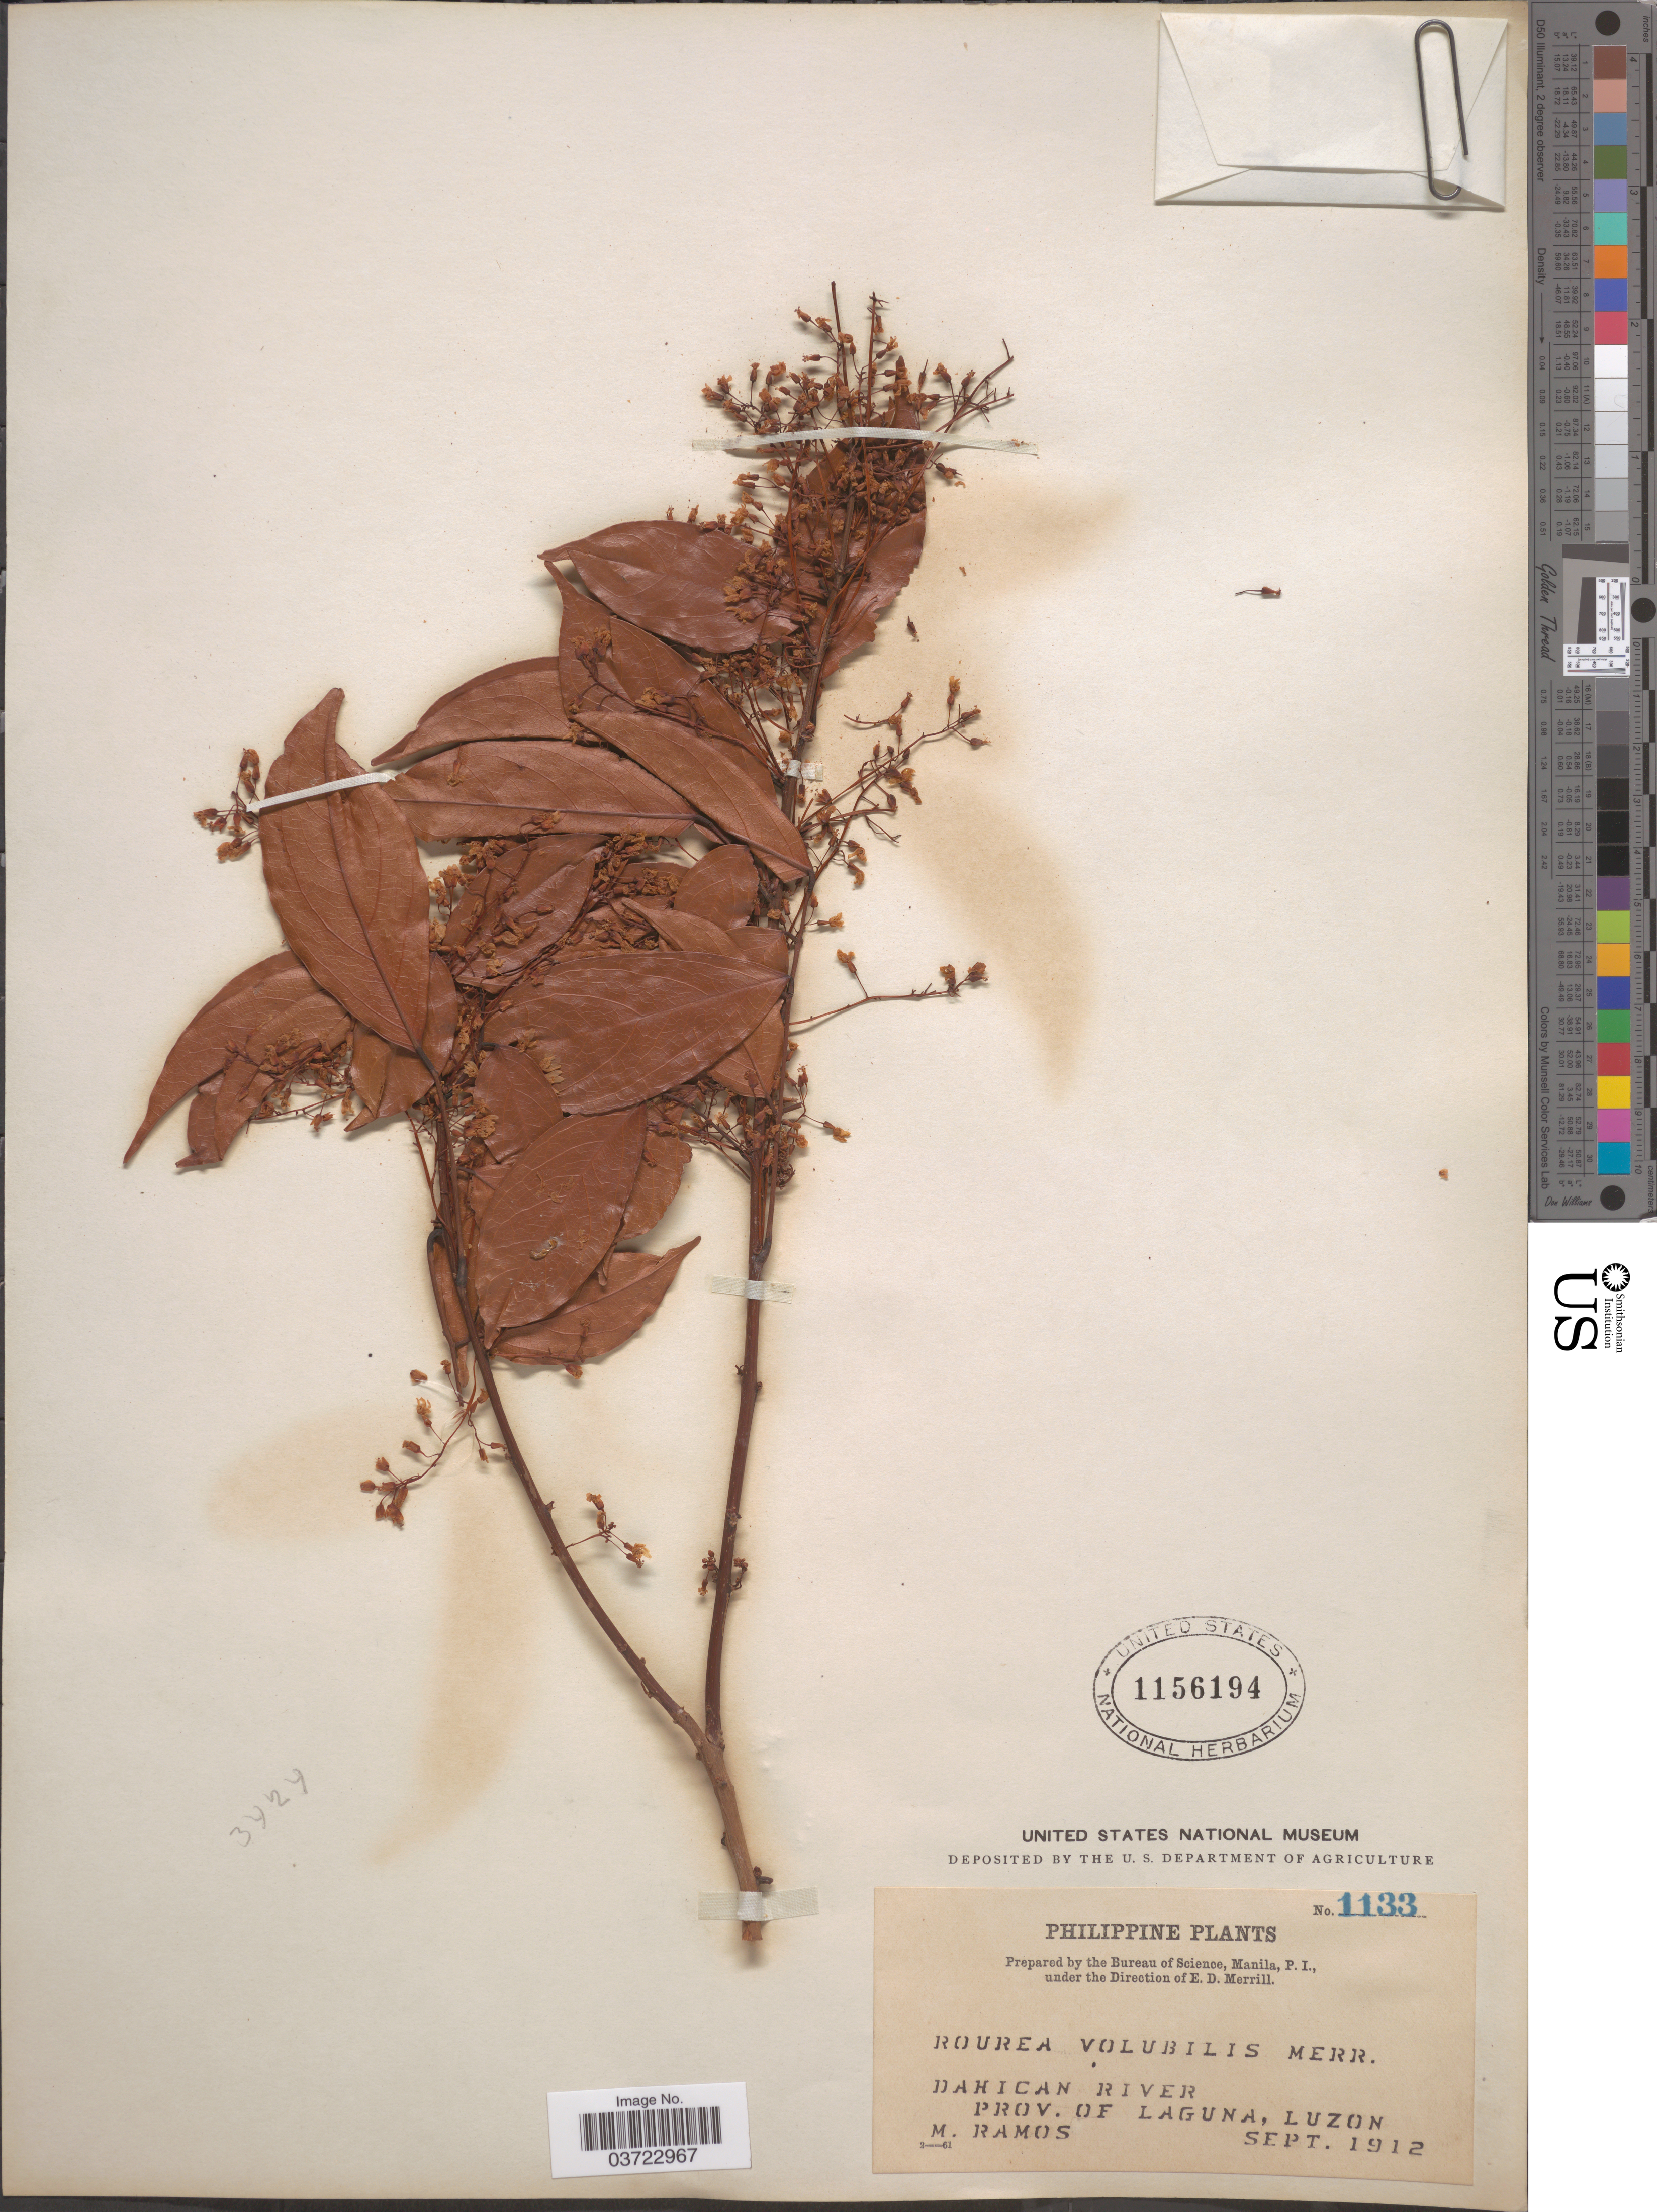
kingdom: Plantae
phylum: Tracheophyta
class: Magnoliopsida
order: Oxalidales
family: Connaraceae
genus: Rourea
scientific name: Rourea volubilis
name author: Merr.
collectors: M. Ramos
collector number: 1133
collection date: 1912-09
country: Philippines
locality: Dahican River. Prov. of Laguna, Luzon.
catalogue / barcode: US 1156194